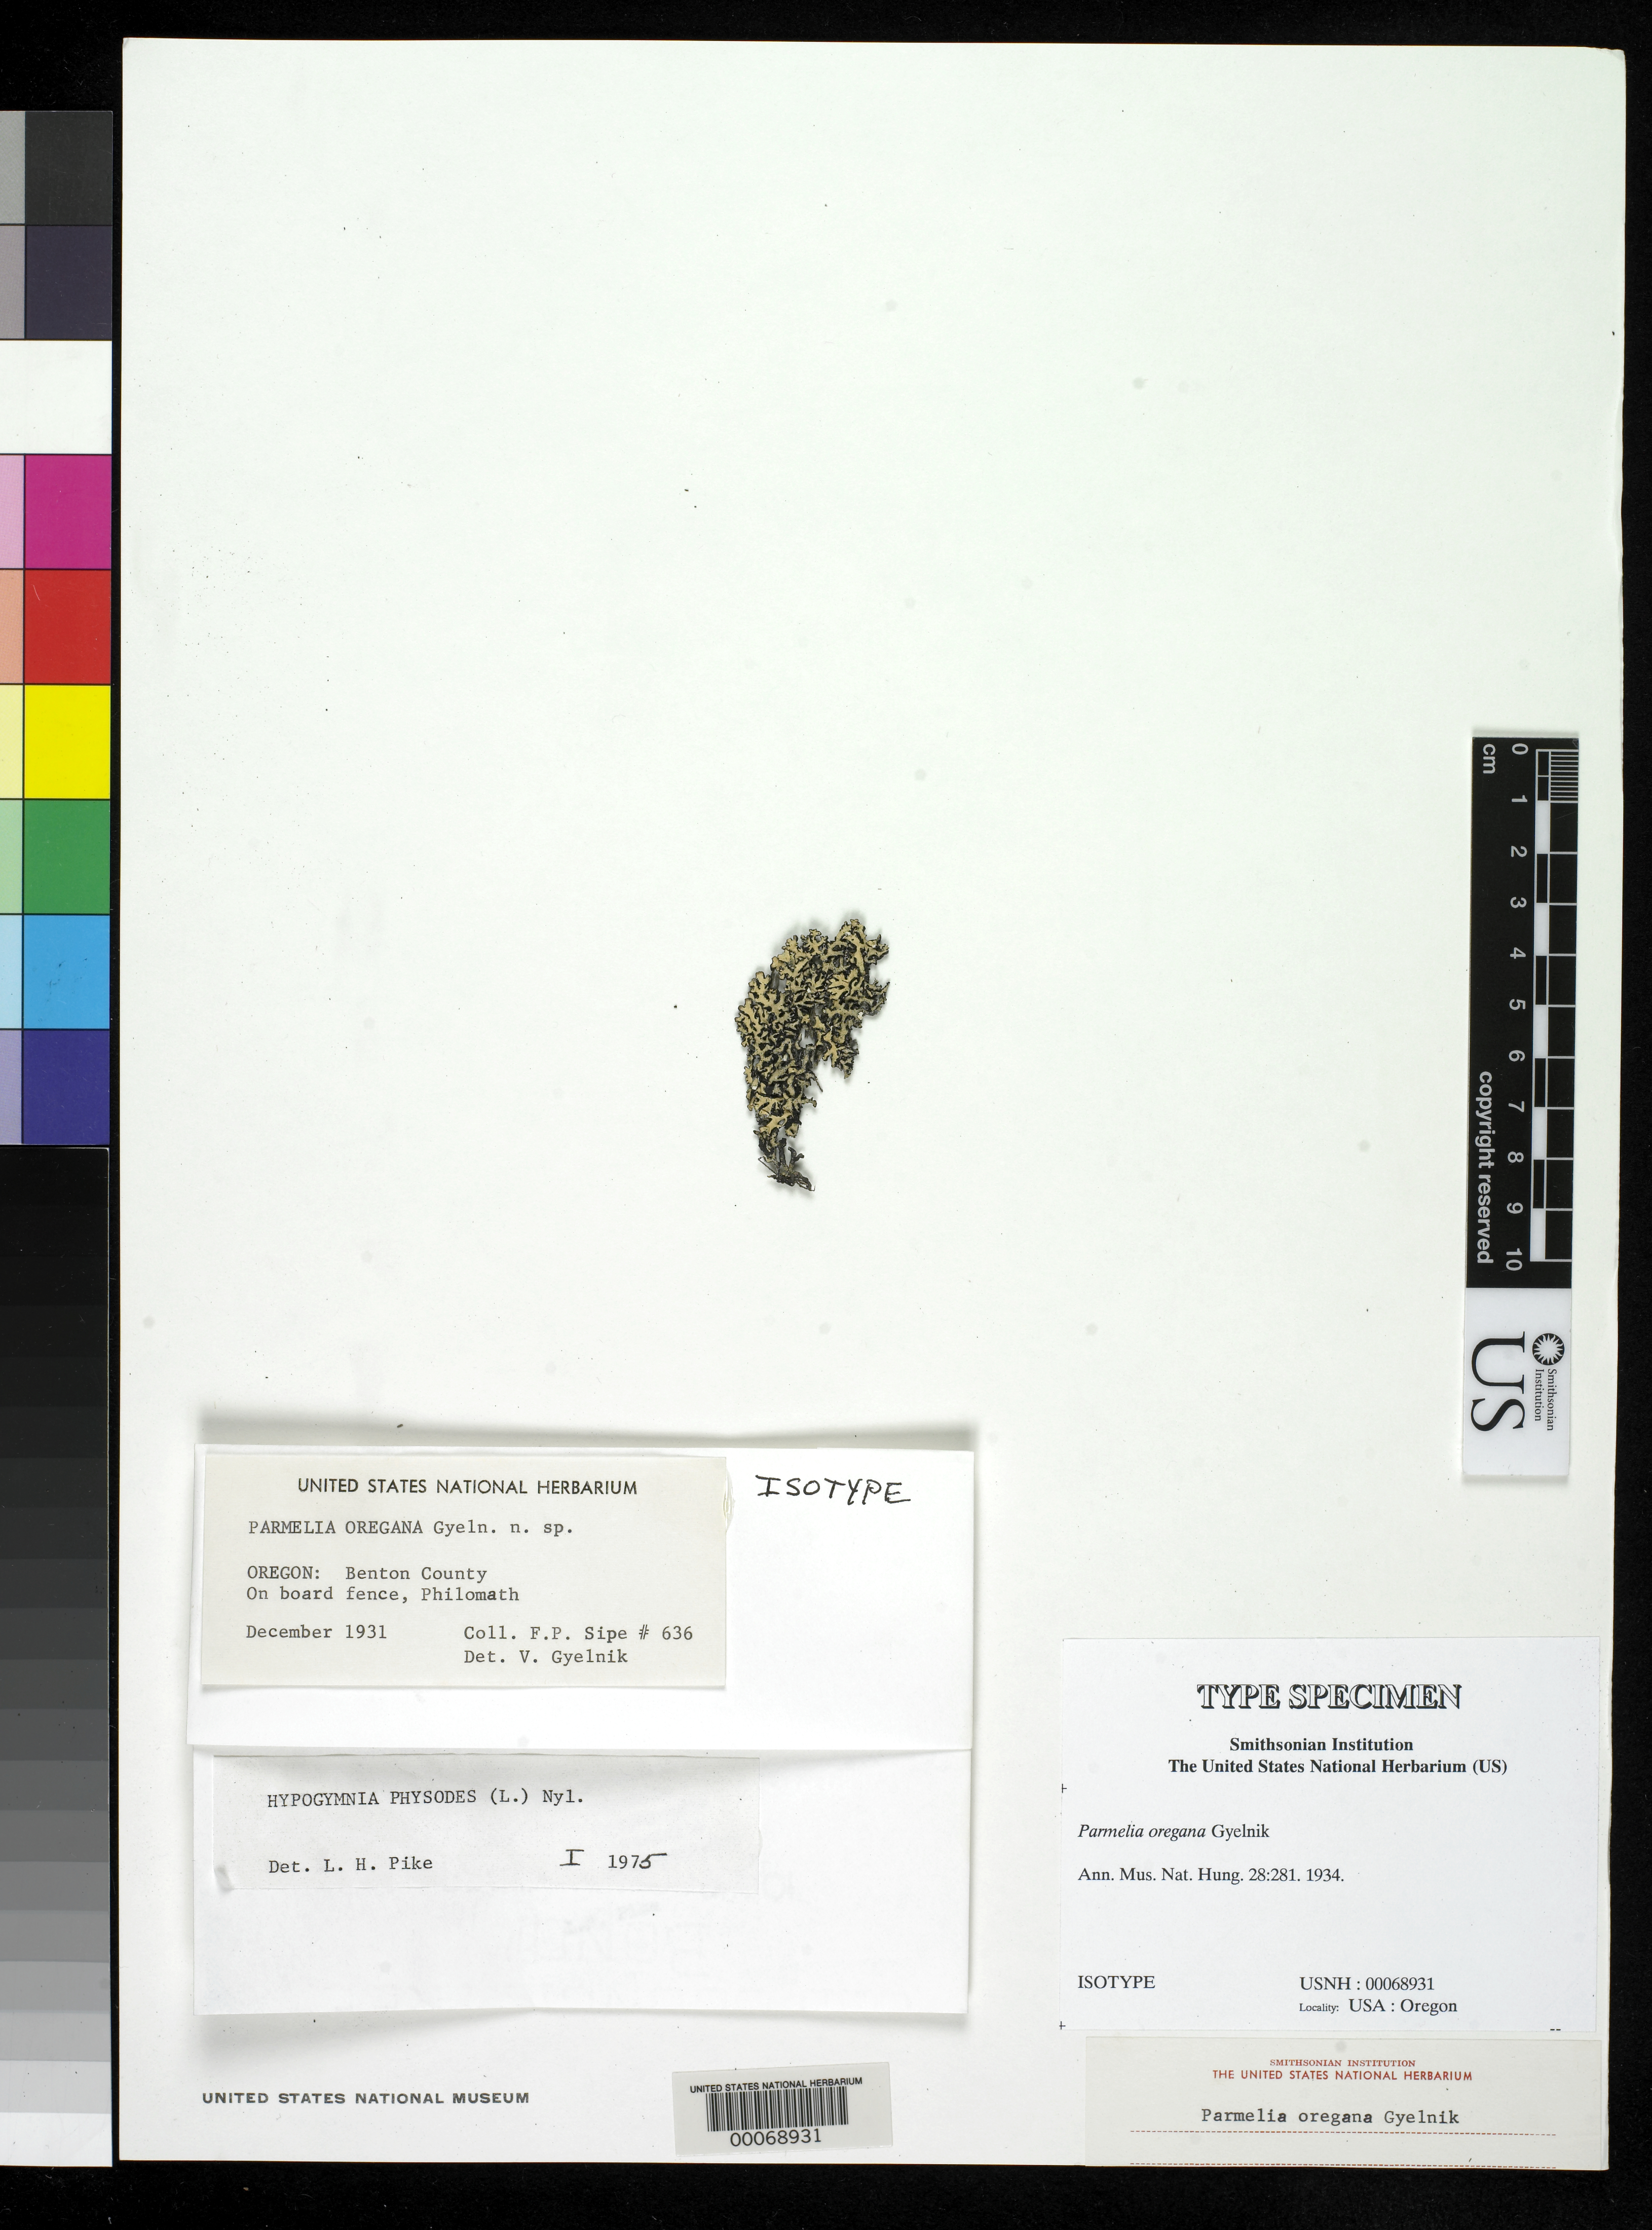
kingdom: Fungi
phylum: Ascomycota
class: Lecanoromycetes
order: Lecanorales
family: Parmeliaceae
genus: Parmelia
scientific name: Parmelia oregana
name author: Gyeln.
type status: Isotype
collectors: F. Sipe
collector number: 636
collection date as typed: Dec 1931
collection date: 1931-12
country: United States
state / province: Oregon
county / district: Benton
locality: Philomath.